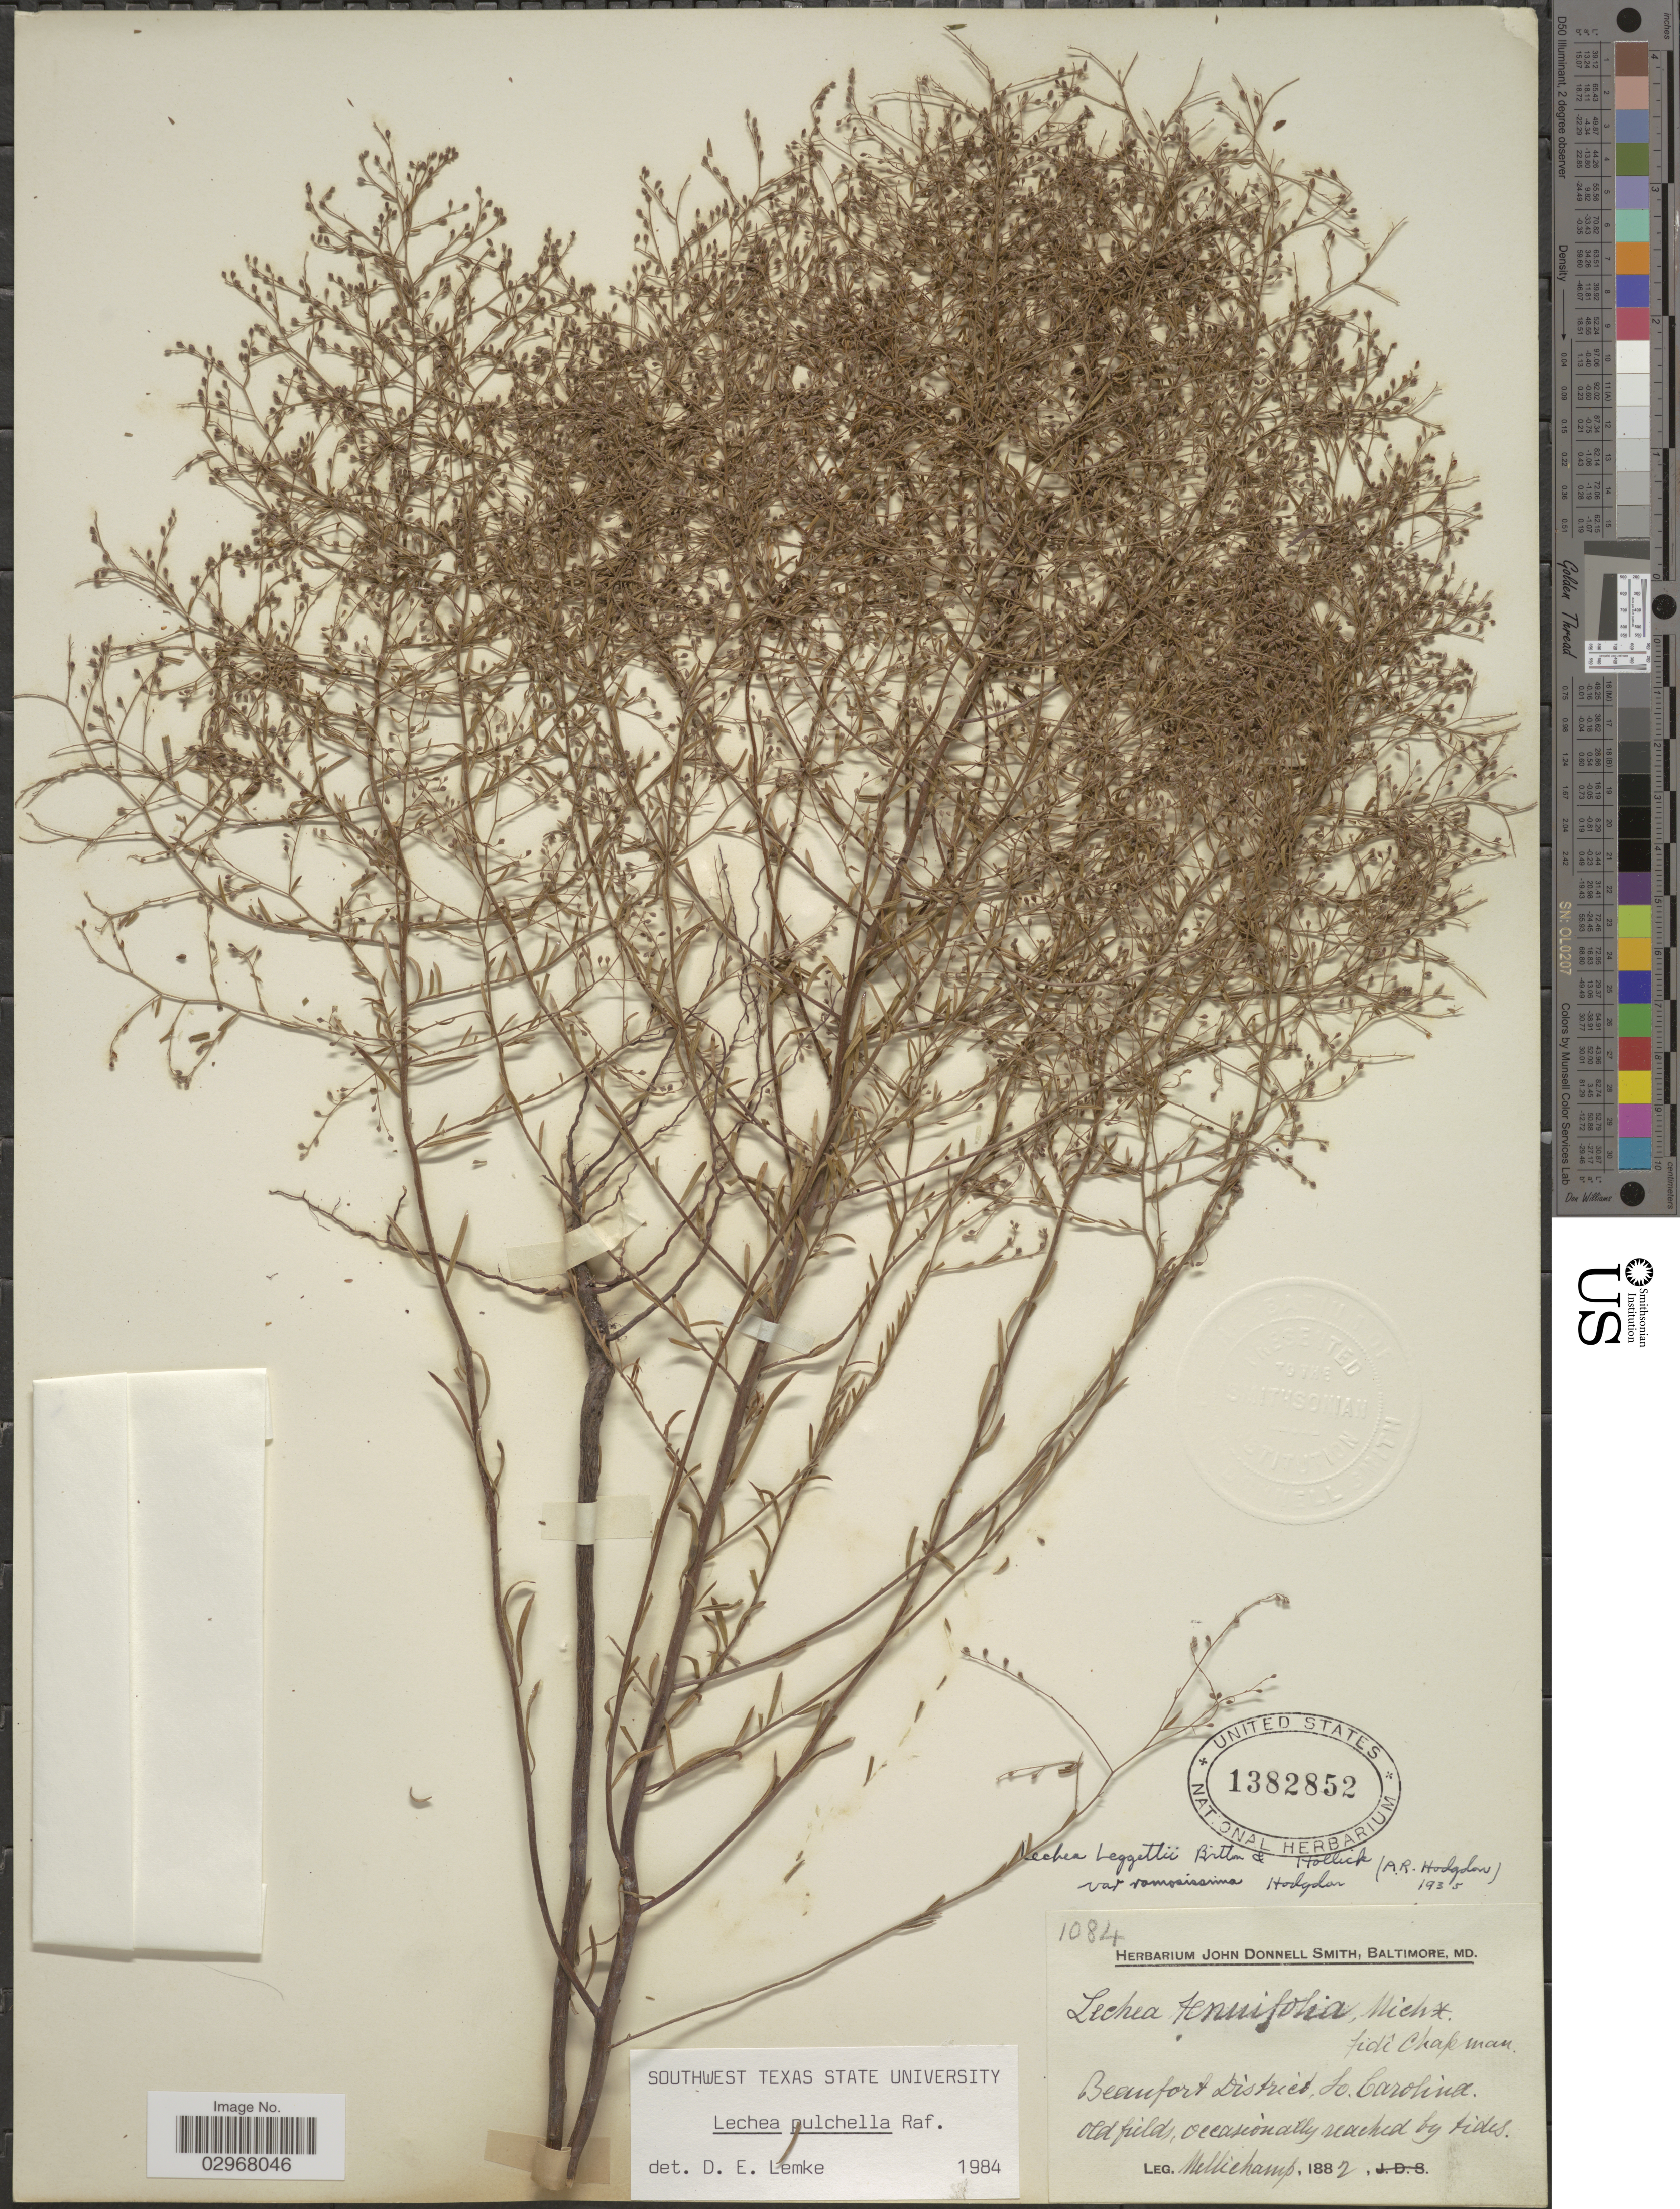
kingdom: Plantae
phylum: Tracheophyta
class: Magnoliopsida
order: Malvales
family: Cistaceae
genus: Lechea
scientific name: Lechea pulchella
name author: Raf.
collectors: -. Mellichamp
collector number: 1084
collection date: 1882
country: United States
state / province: South Carolina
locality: Beaufort District, So. Carolina.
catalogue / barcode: US 1382852